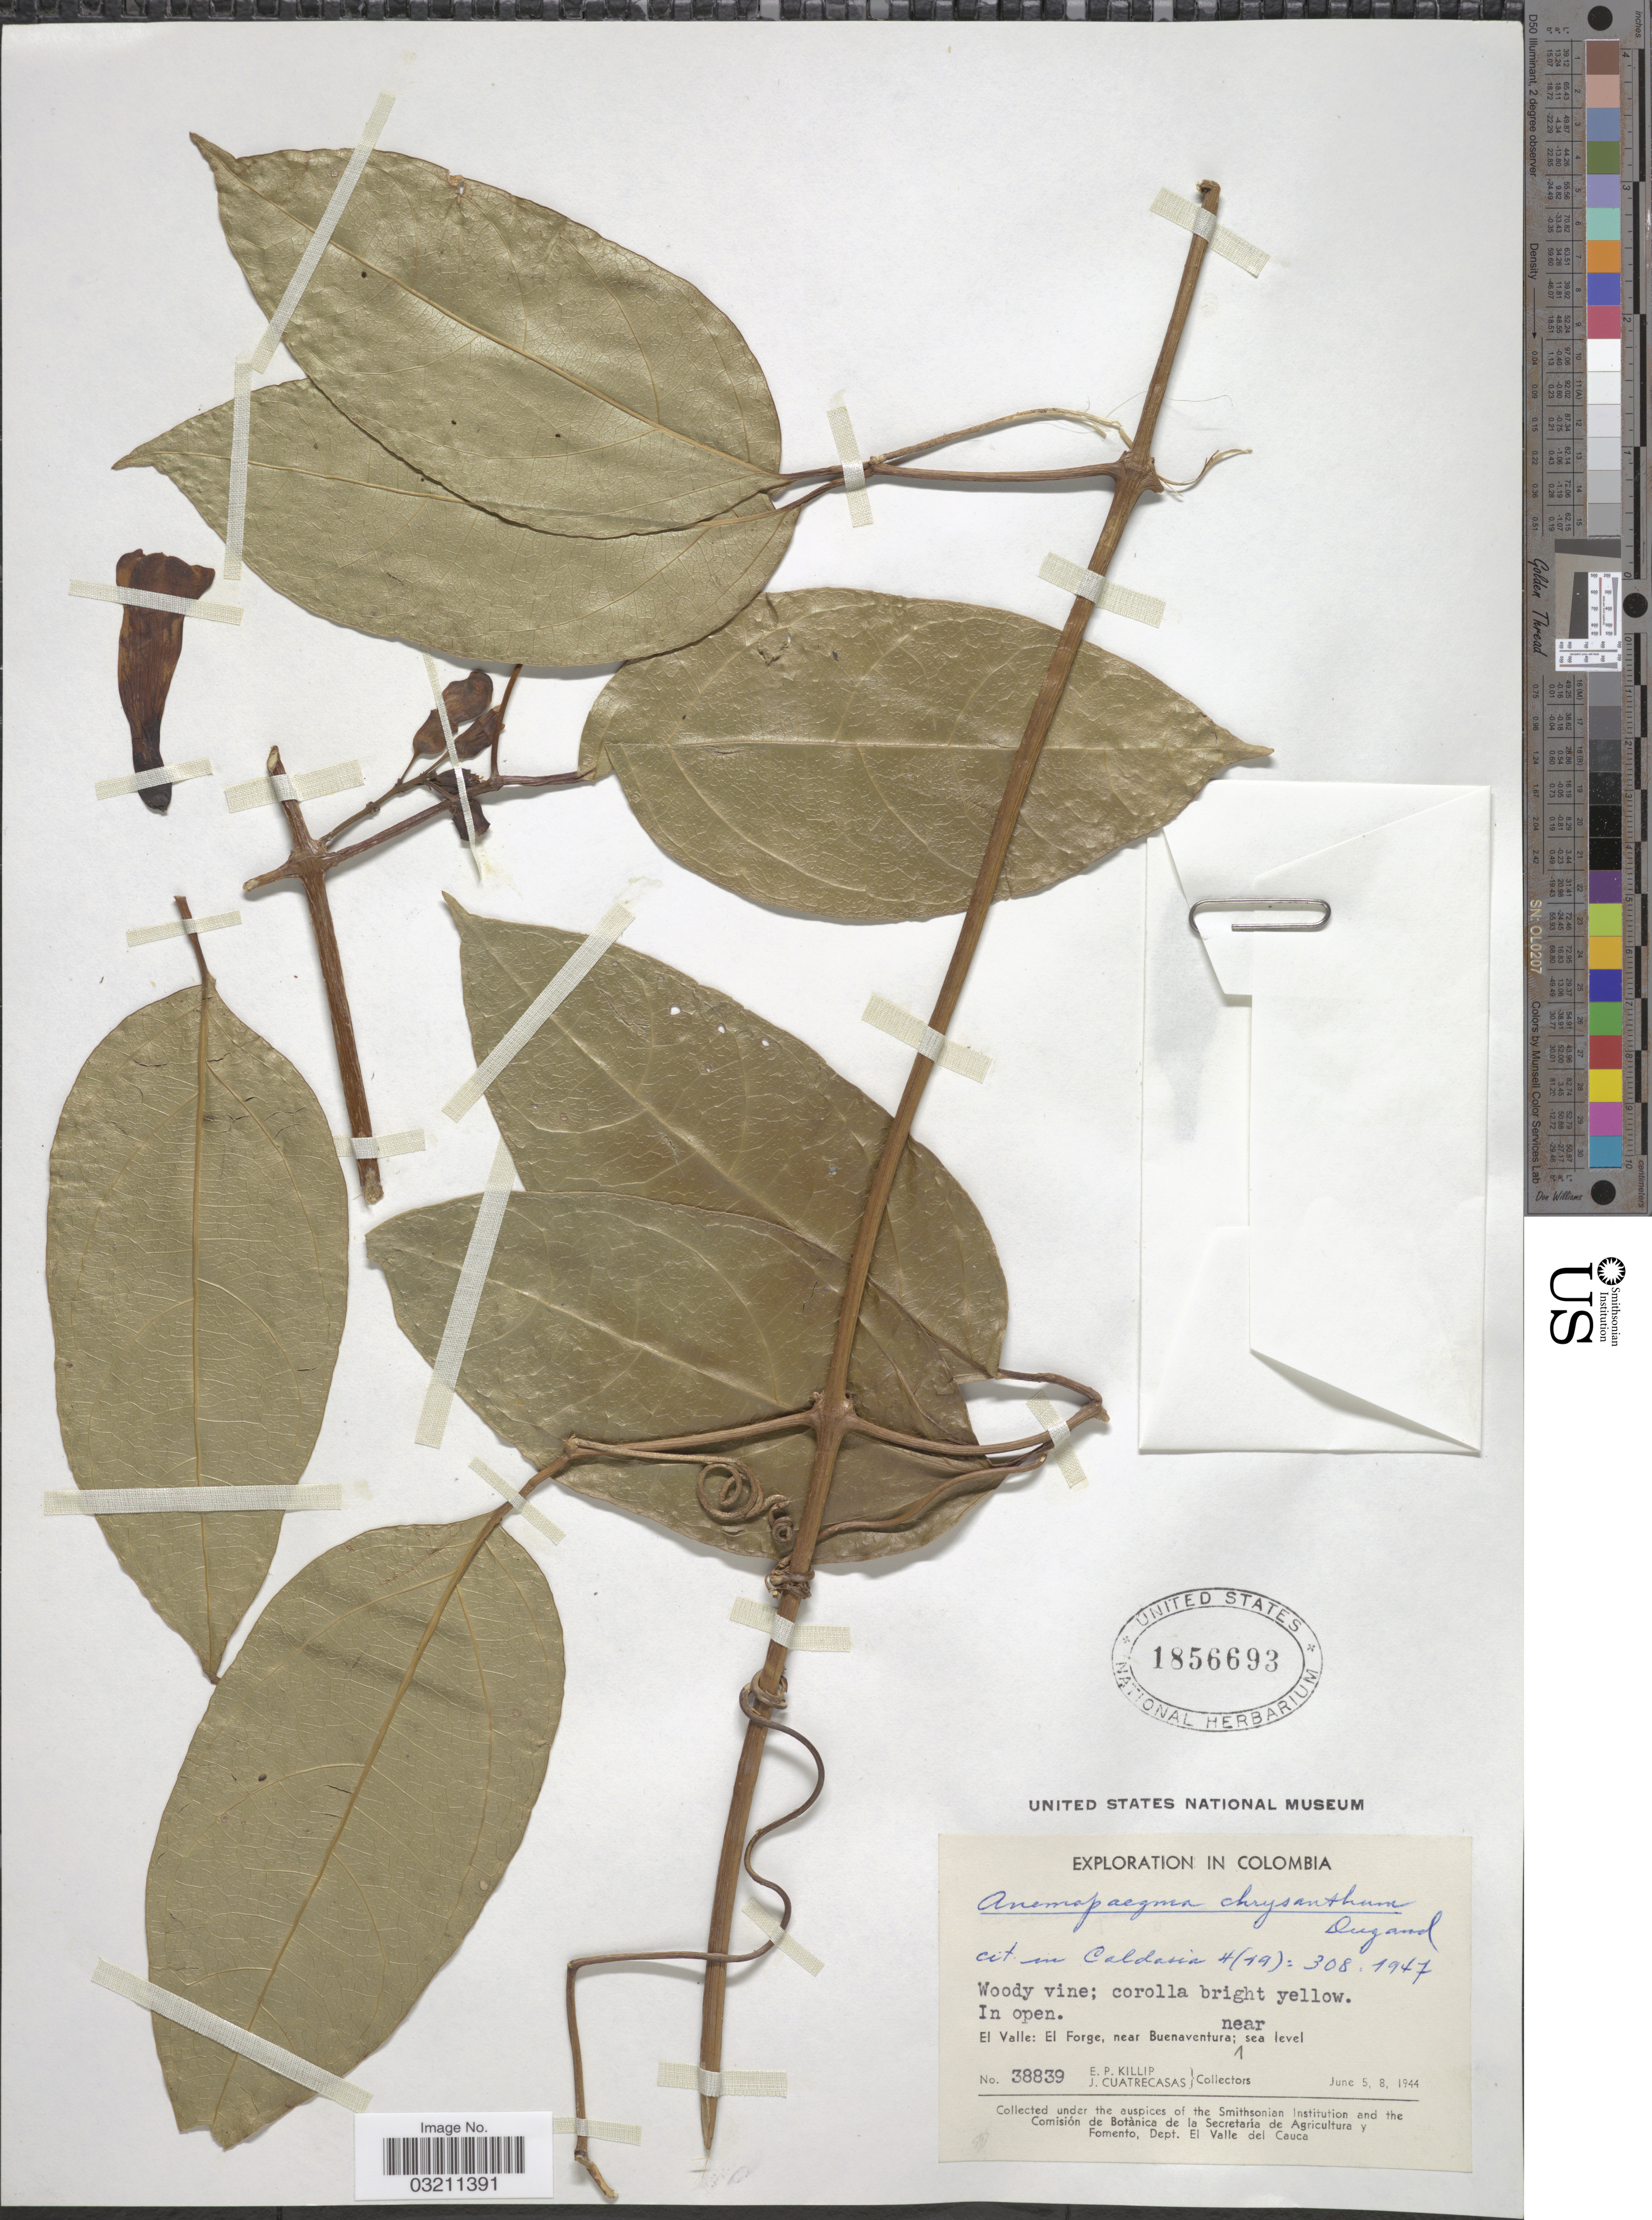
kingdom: Plantae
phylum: Tracheophyta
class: Magnoliopsida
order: Lamiales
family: Bignoniaceae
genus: Anemopaegma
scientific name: Anemopaegma chrysanthum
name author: Dugand G.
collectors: E. P. Killip & J. Cuatrecasas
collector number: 38839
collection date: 1944-06-05/1944-06-08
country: Colombia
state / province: Valle del Cauca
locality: El Valle: El Forge, near Buenaventura.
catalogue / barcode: US 1856693